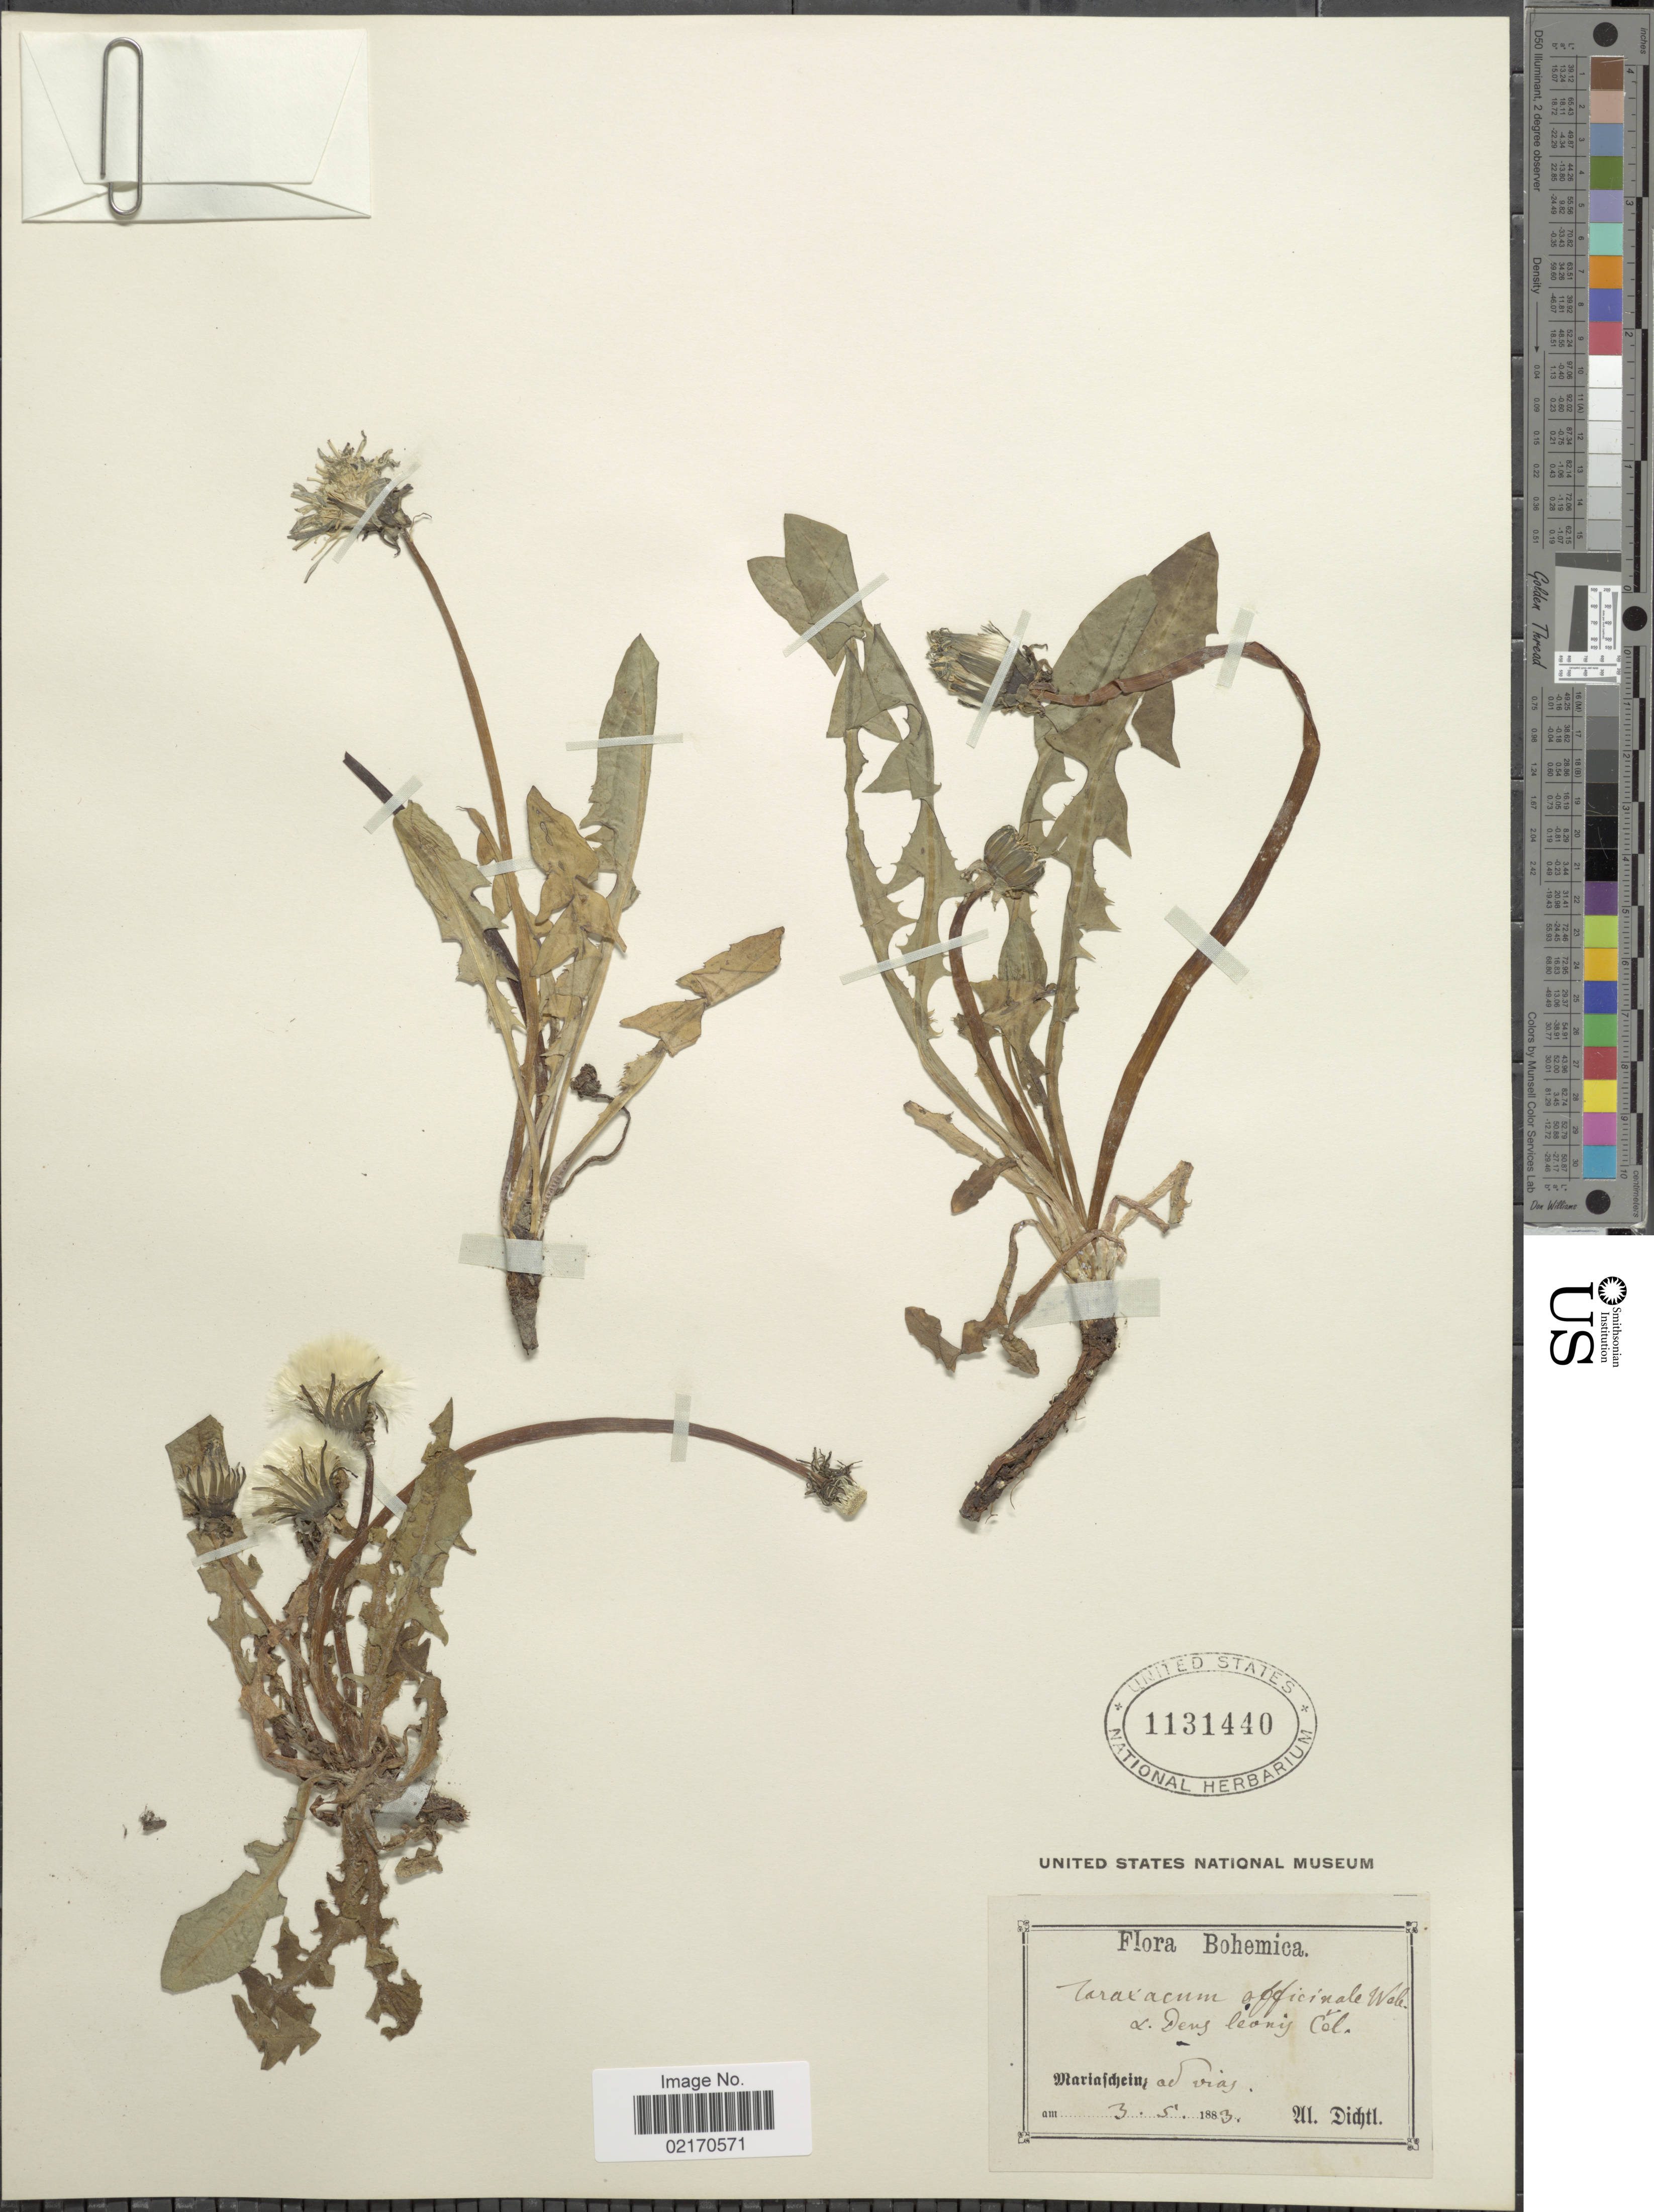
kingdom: Plantae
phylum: Tracheophyta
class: Magnoliopsida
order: Asterales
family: Asteraceae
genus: Taraxacum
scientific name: Taraxacum officinale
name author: G.H. Weber ex F.H. Wigg.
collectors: W. Dichtl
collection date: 1883-05-03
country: Czechia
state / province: Usti nad Labem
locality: Mariafdjein; ad vias. [interpreted]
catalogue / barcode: US 1131440